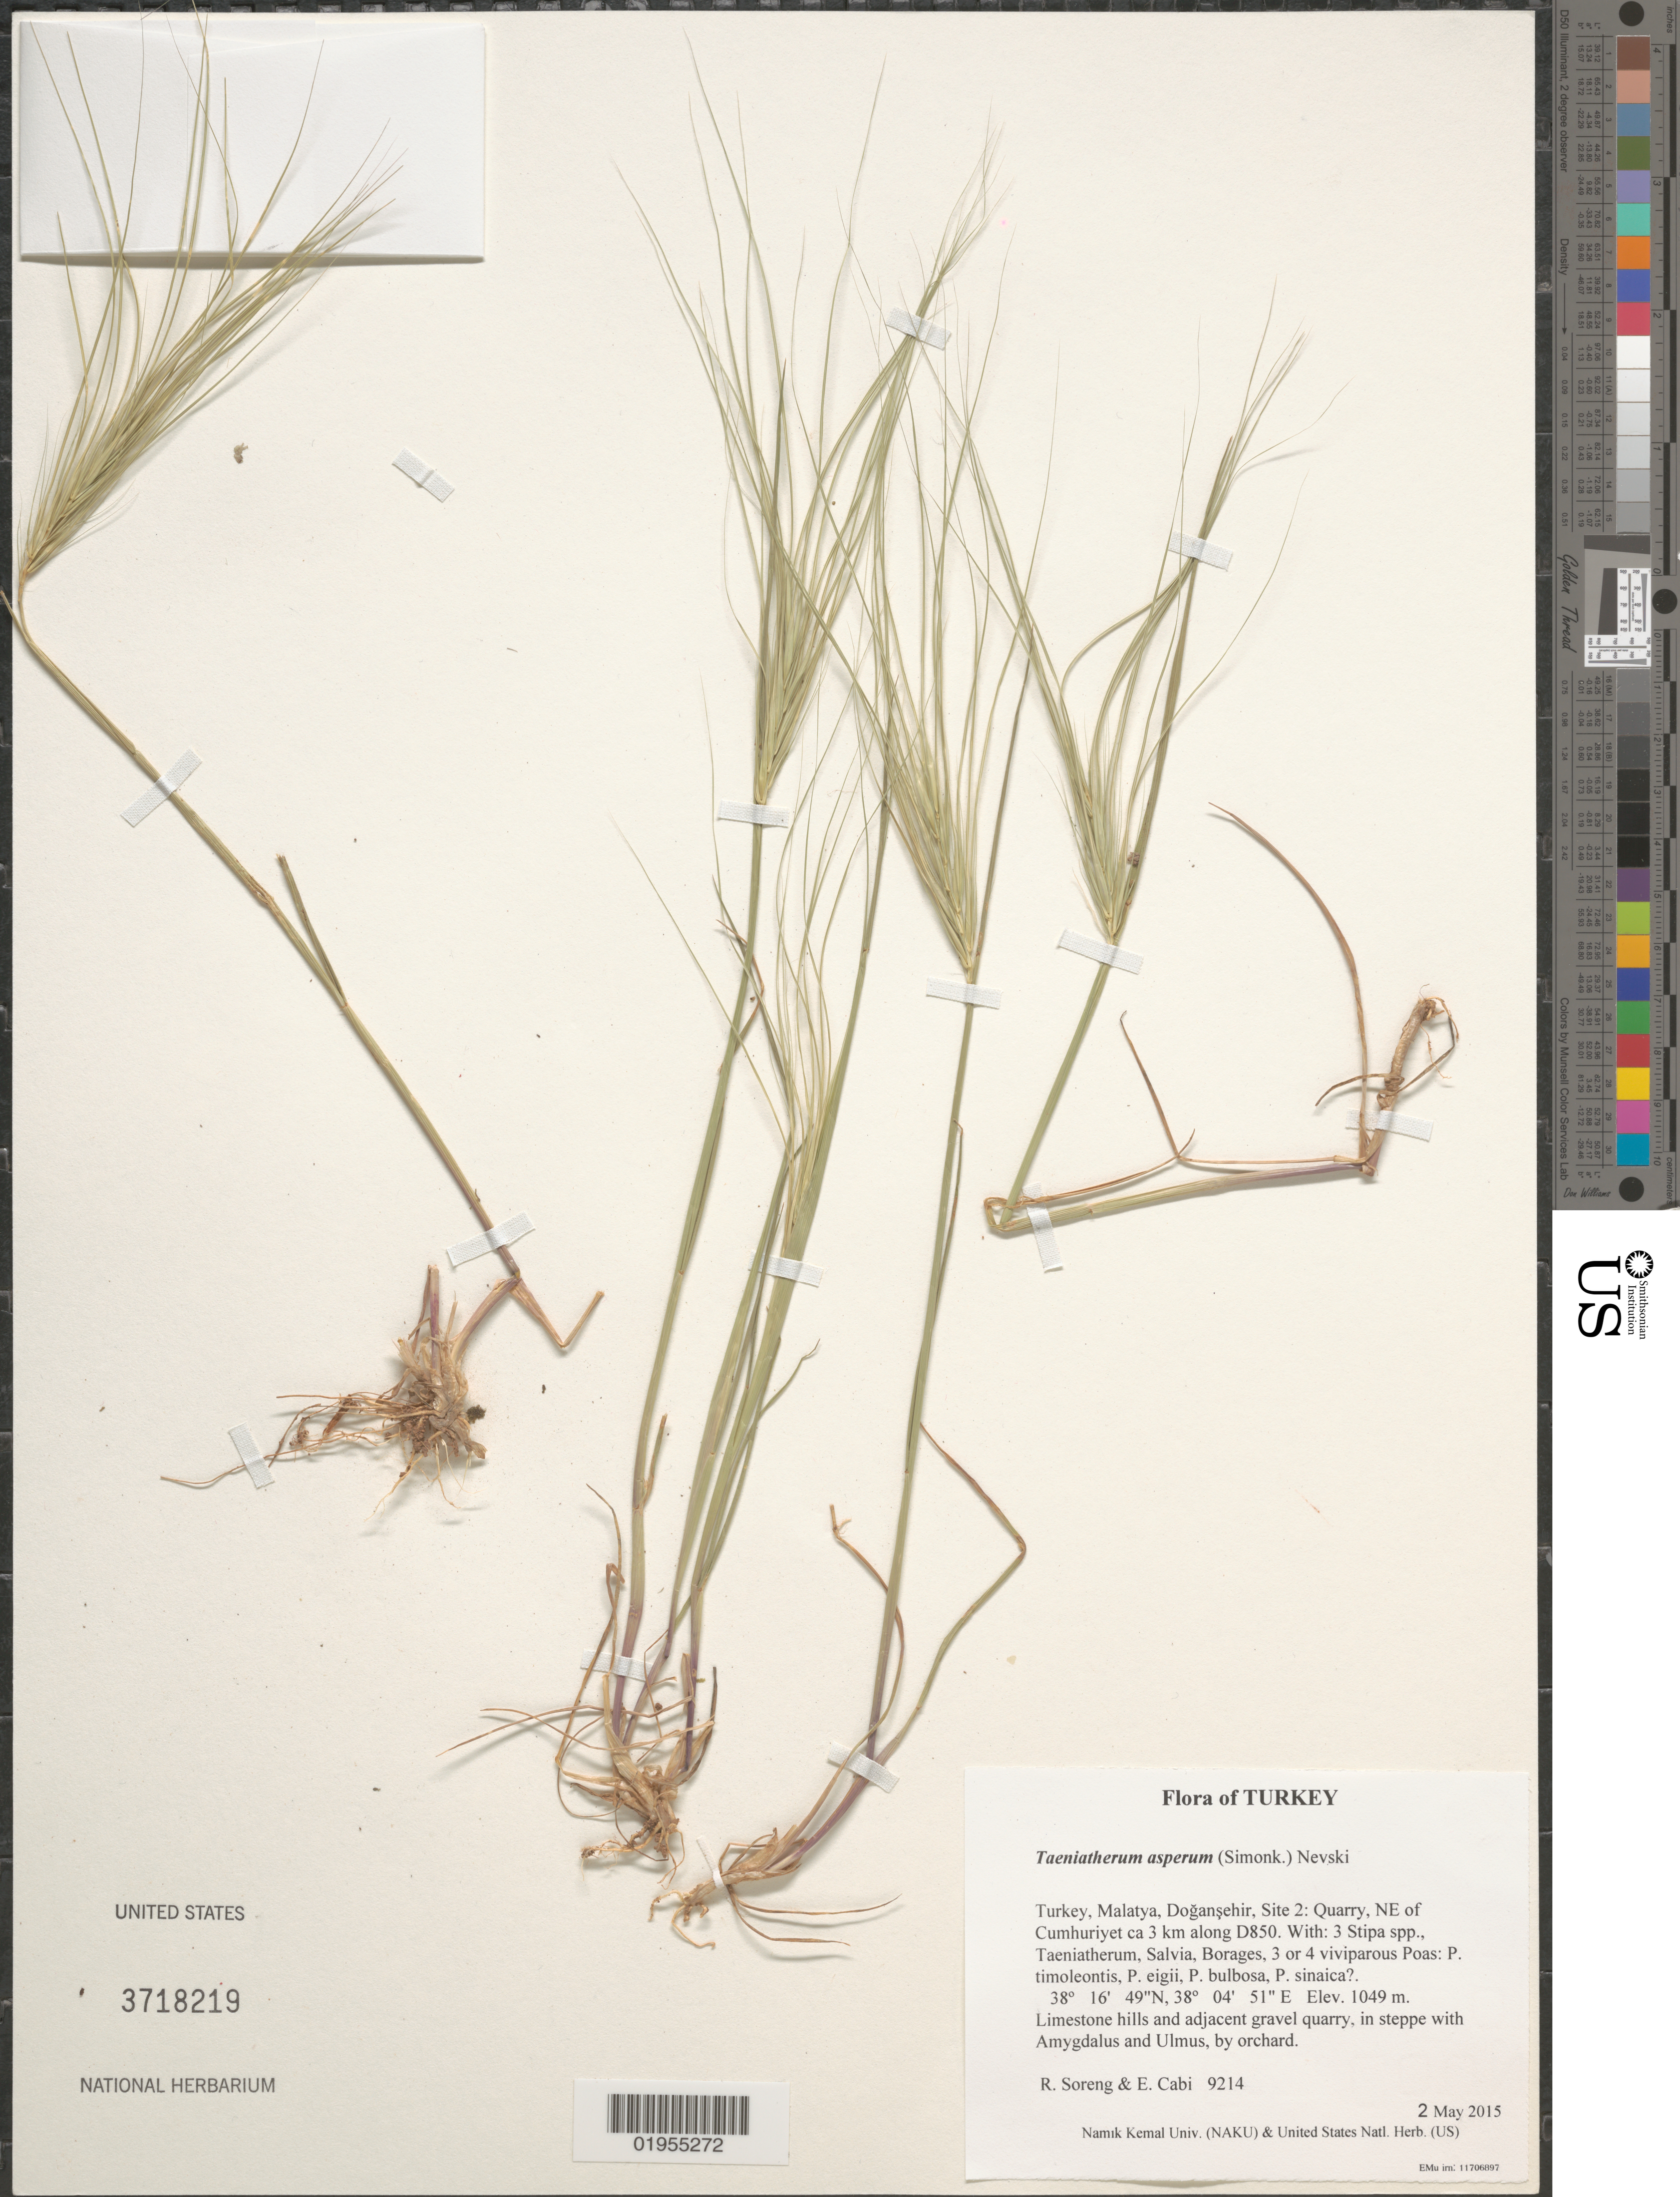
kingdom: Plantae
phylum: Tracheophyta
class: Liliopsida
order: Poales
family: Poaceae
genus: Taeniatherum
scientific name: Taeniatherum asperum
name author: (Simonk.) Nevski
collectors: R. J. Soreng & E. Cabi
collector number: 9214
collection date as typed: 2015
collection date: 2015-05-02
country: Turkey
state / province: Malatya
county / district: Doganshehir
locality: Site 2: Quarry, NE of Cumhuriyet ca 3 km along D850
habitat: Limestone hills and adjacent gravel quarry, in steppe with Amygdalus and Ulmus, by orchard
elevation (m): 1049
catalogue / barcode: US 3718219